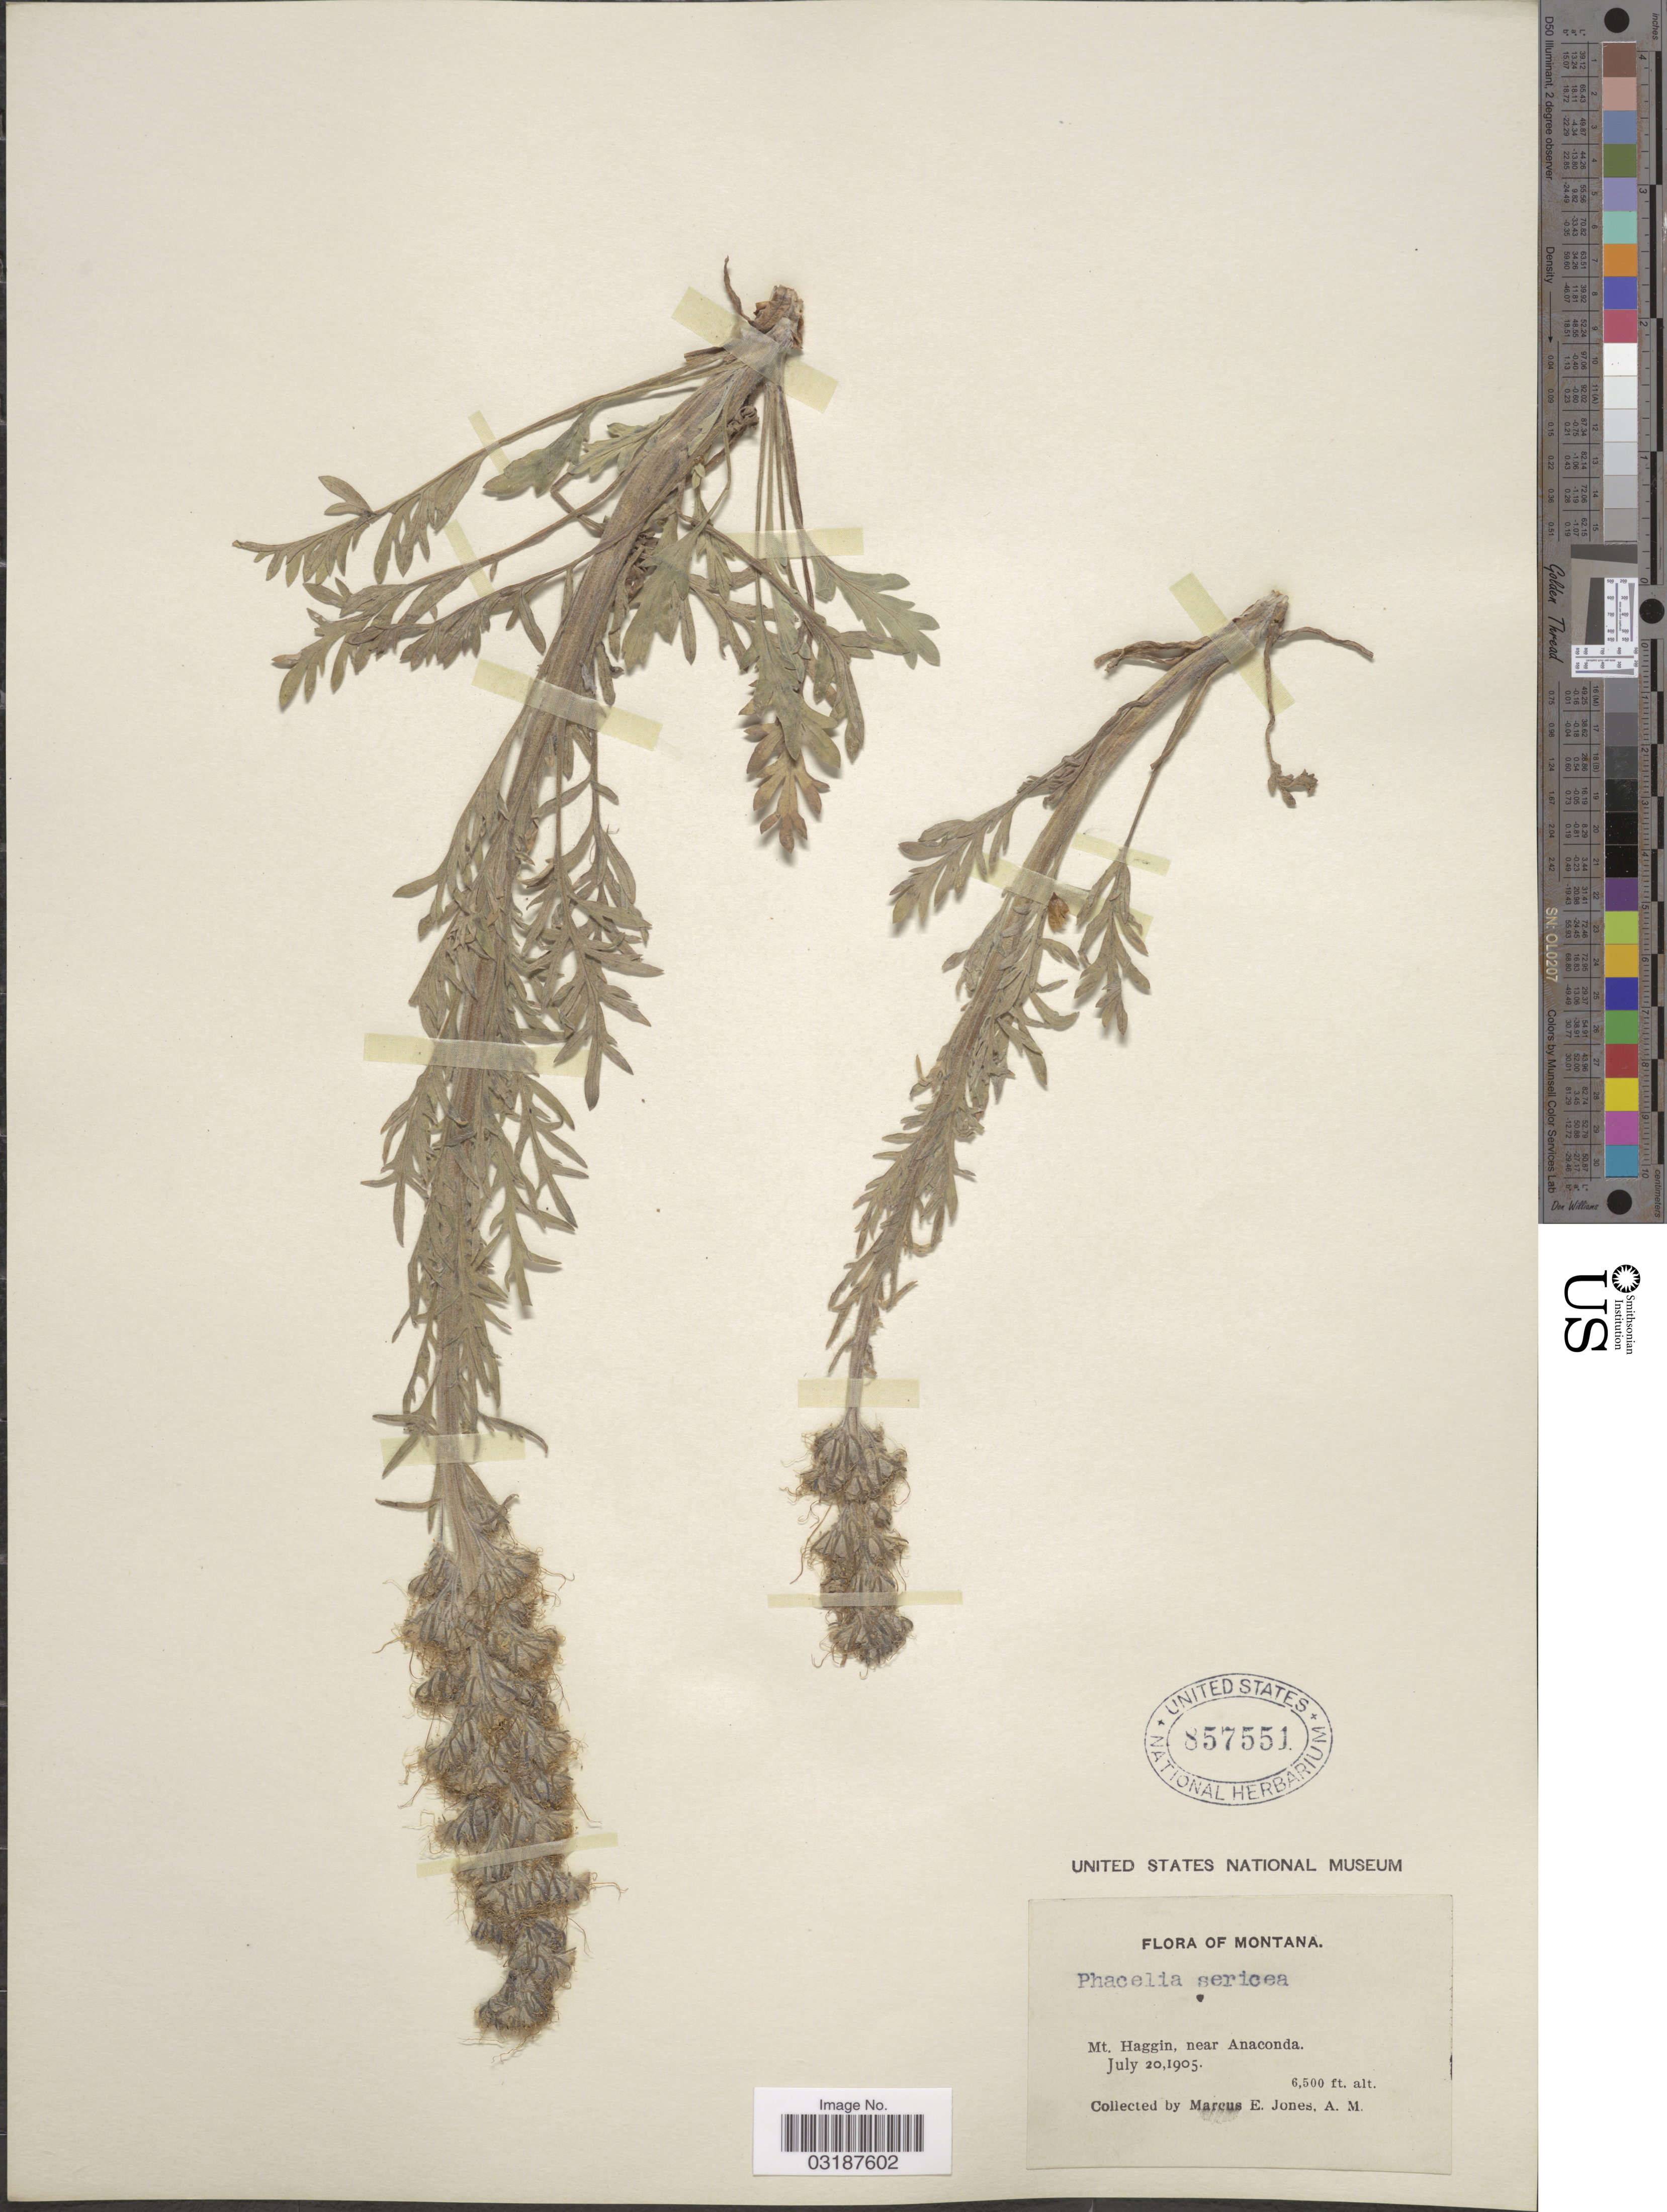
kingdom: Plantae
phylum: Tracheophyta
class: Magnoliopsida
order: Boraginales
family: Hydrophyllaceae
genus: Phacelia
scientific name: Phacelia sericea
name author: (Graham) A. Gray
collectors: M. E. Jones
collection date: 1905-07-20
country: United States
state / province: Montana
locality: Mt. Haggin, near Anaconda.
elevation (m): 1981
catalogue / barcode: US 857551